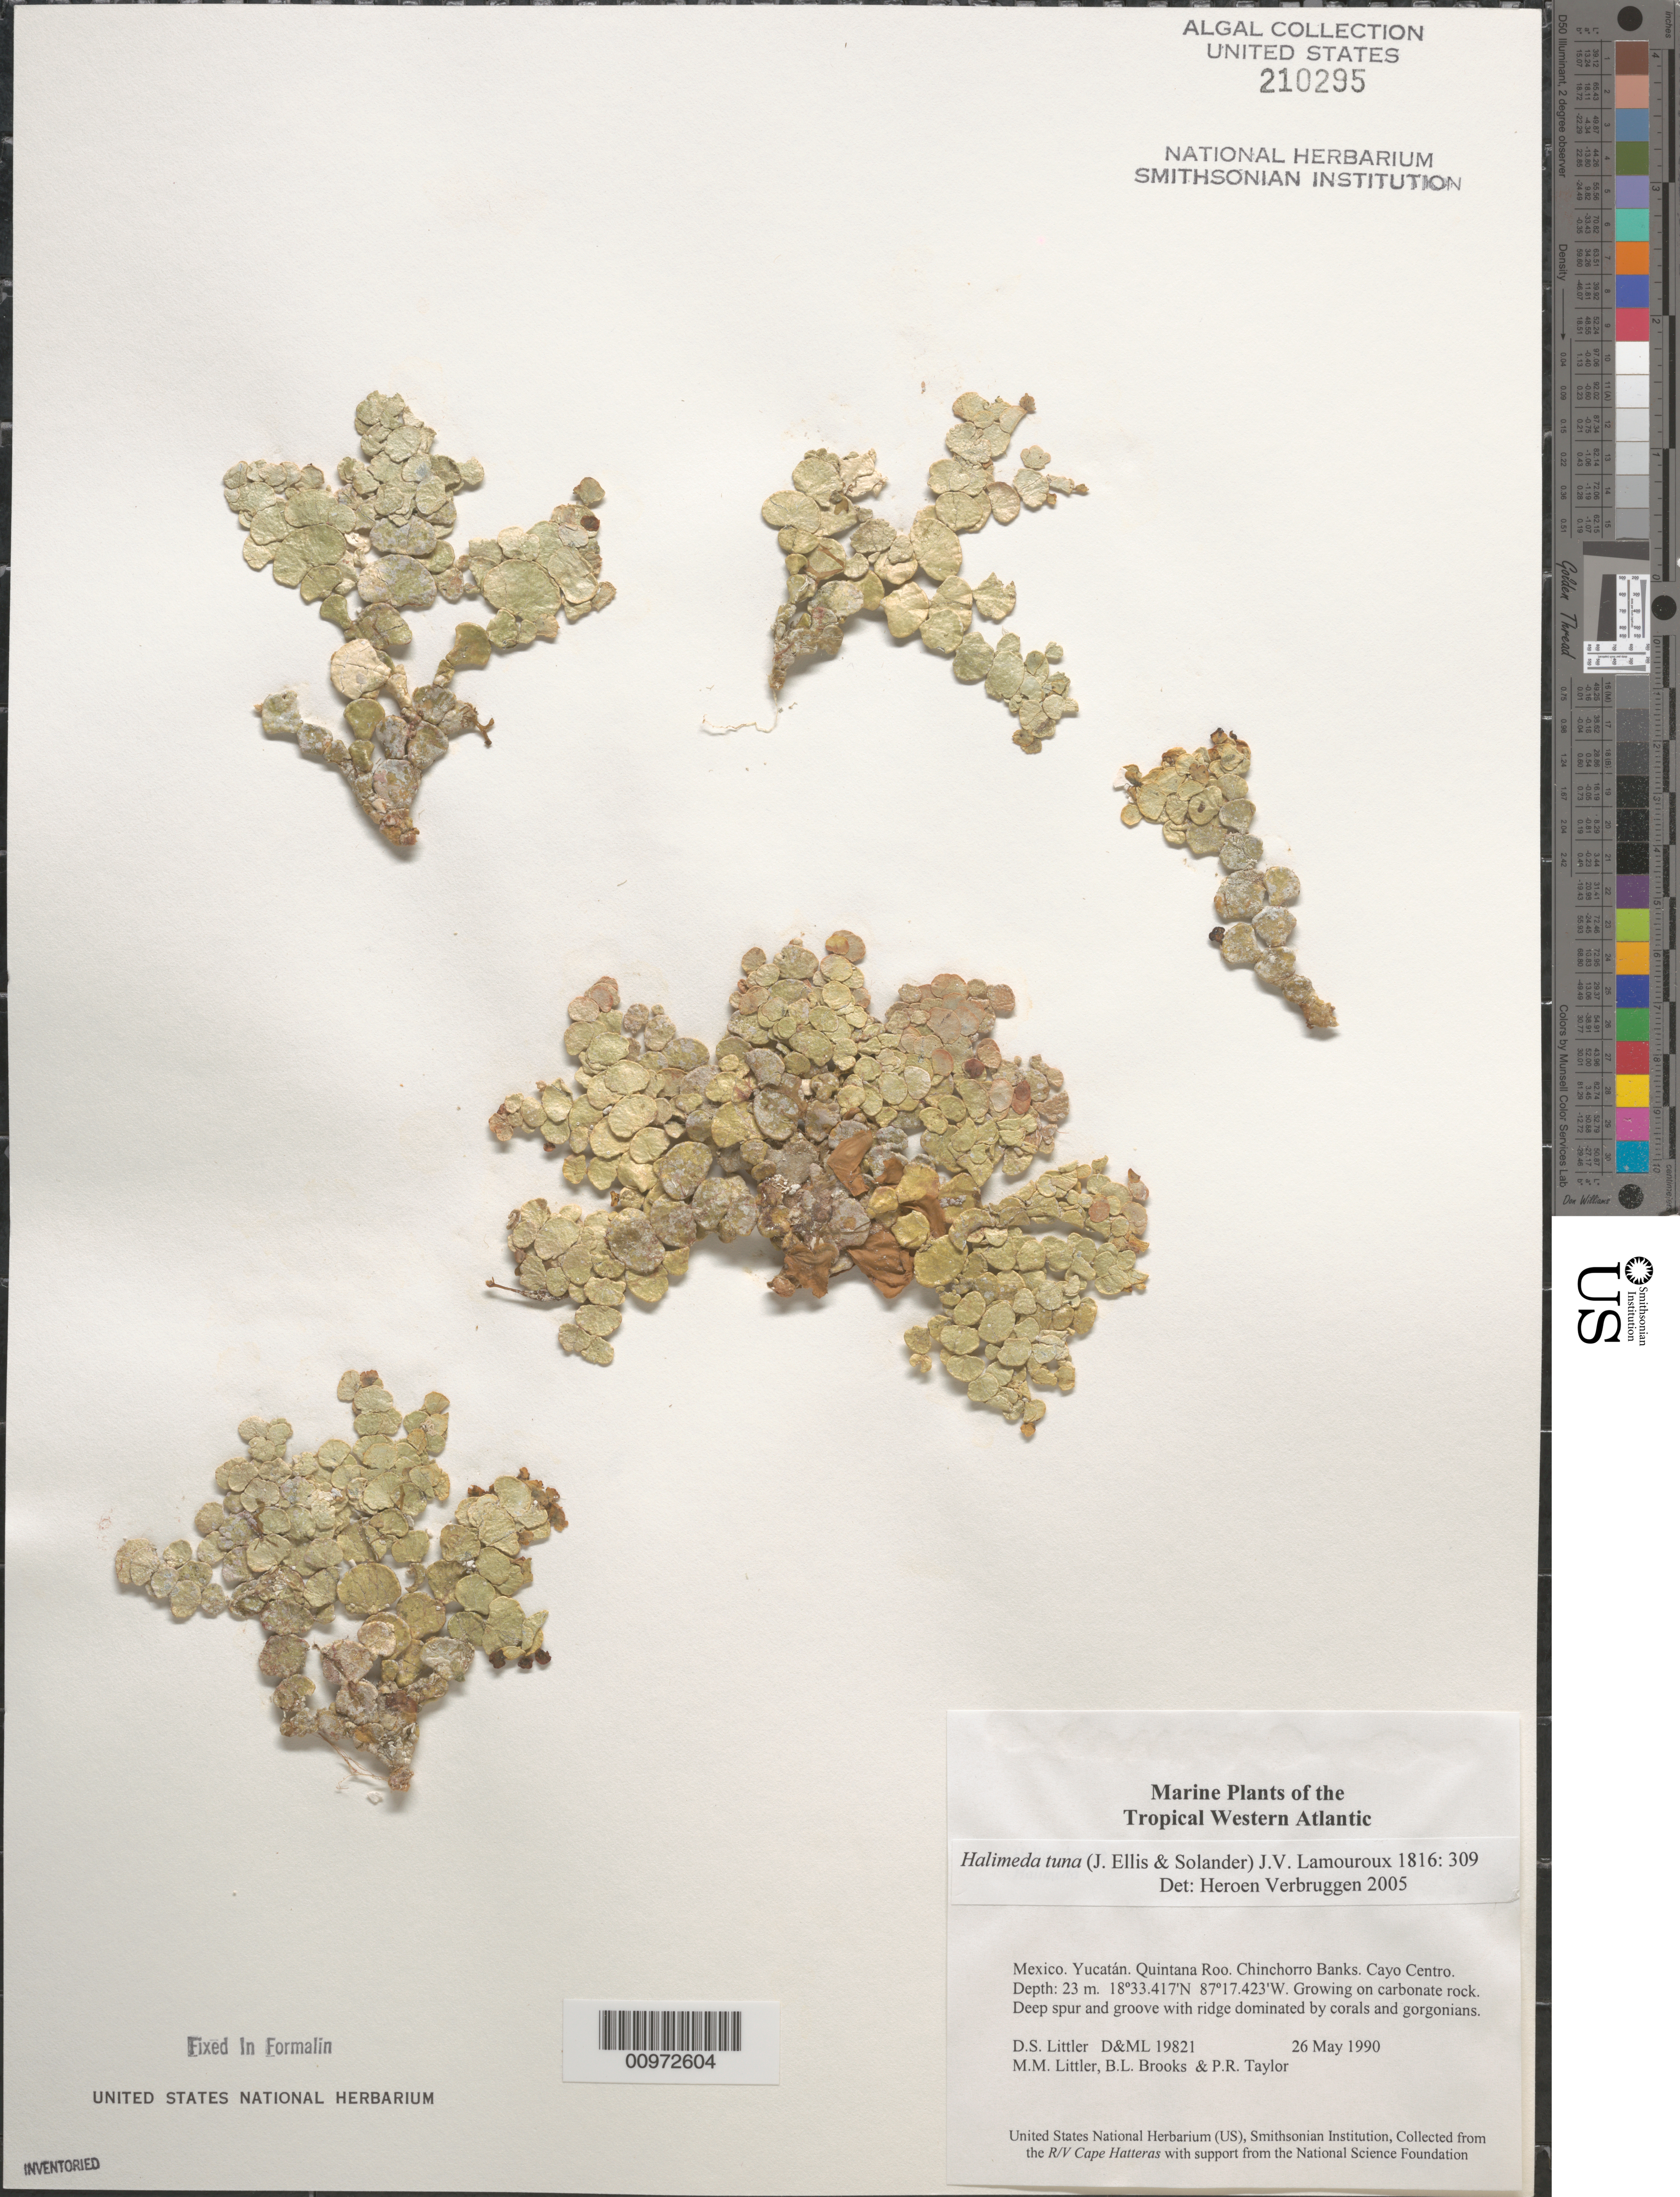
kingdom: Plantae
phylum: Chlorophyta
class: Ulvophyceae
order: Bryopsidales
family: Halimedaceae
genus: Halimeda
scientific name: Halimeda tuna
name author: (J. Ellis & Sol.) J.V.Lamouroux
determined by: Verbruggen, H.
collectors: D. S. Littler, M. M. Littler, B. Brooks & P. R. Taylor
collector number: D&ML 19821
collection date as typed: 26 May 1990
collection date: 1990-05-26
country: Mexico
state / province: Quintana Roo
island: Cayo Centro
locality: Chinchorro Banks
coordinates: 18 33.417'N, 87 17.423'W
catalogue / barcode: US 210295